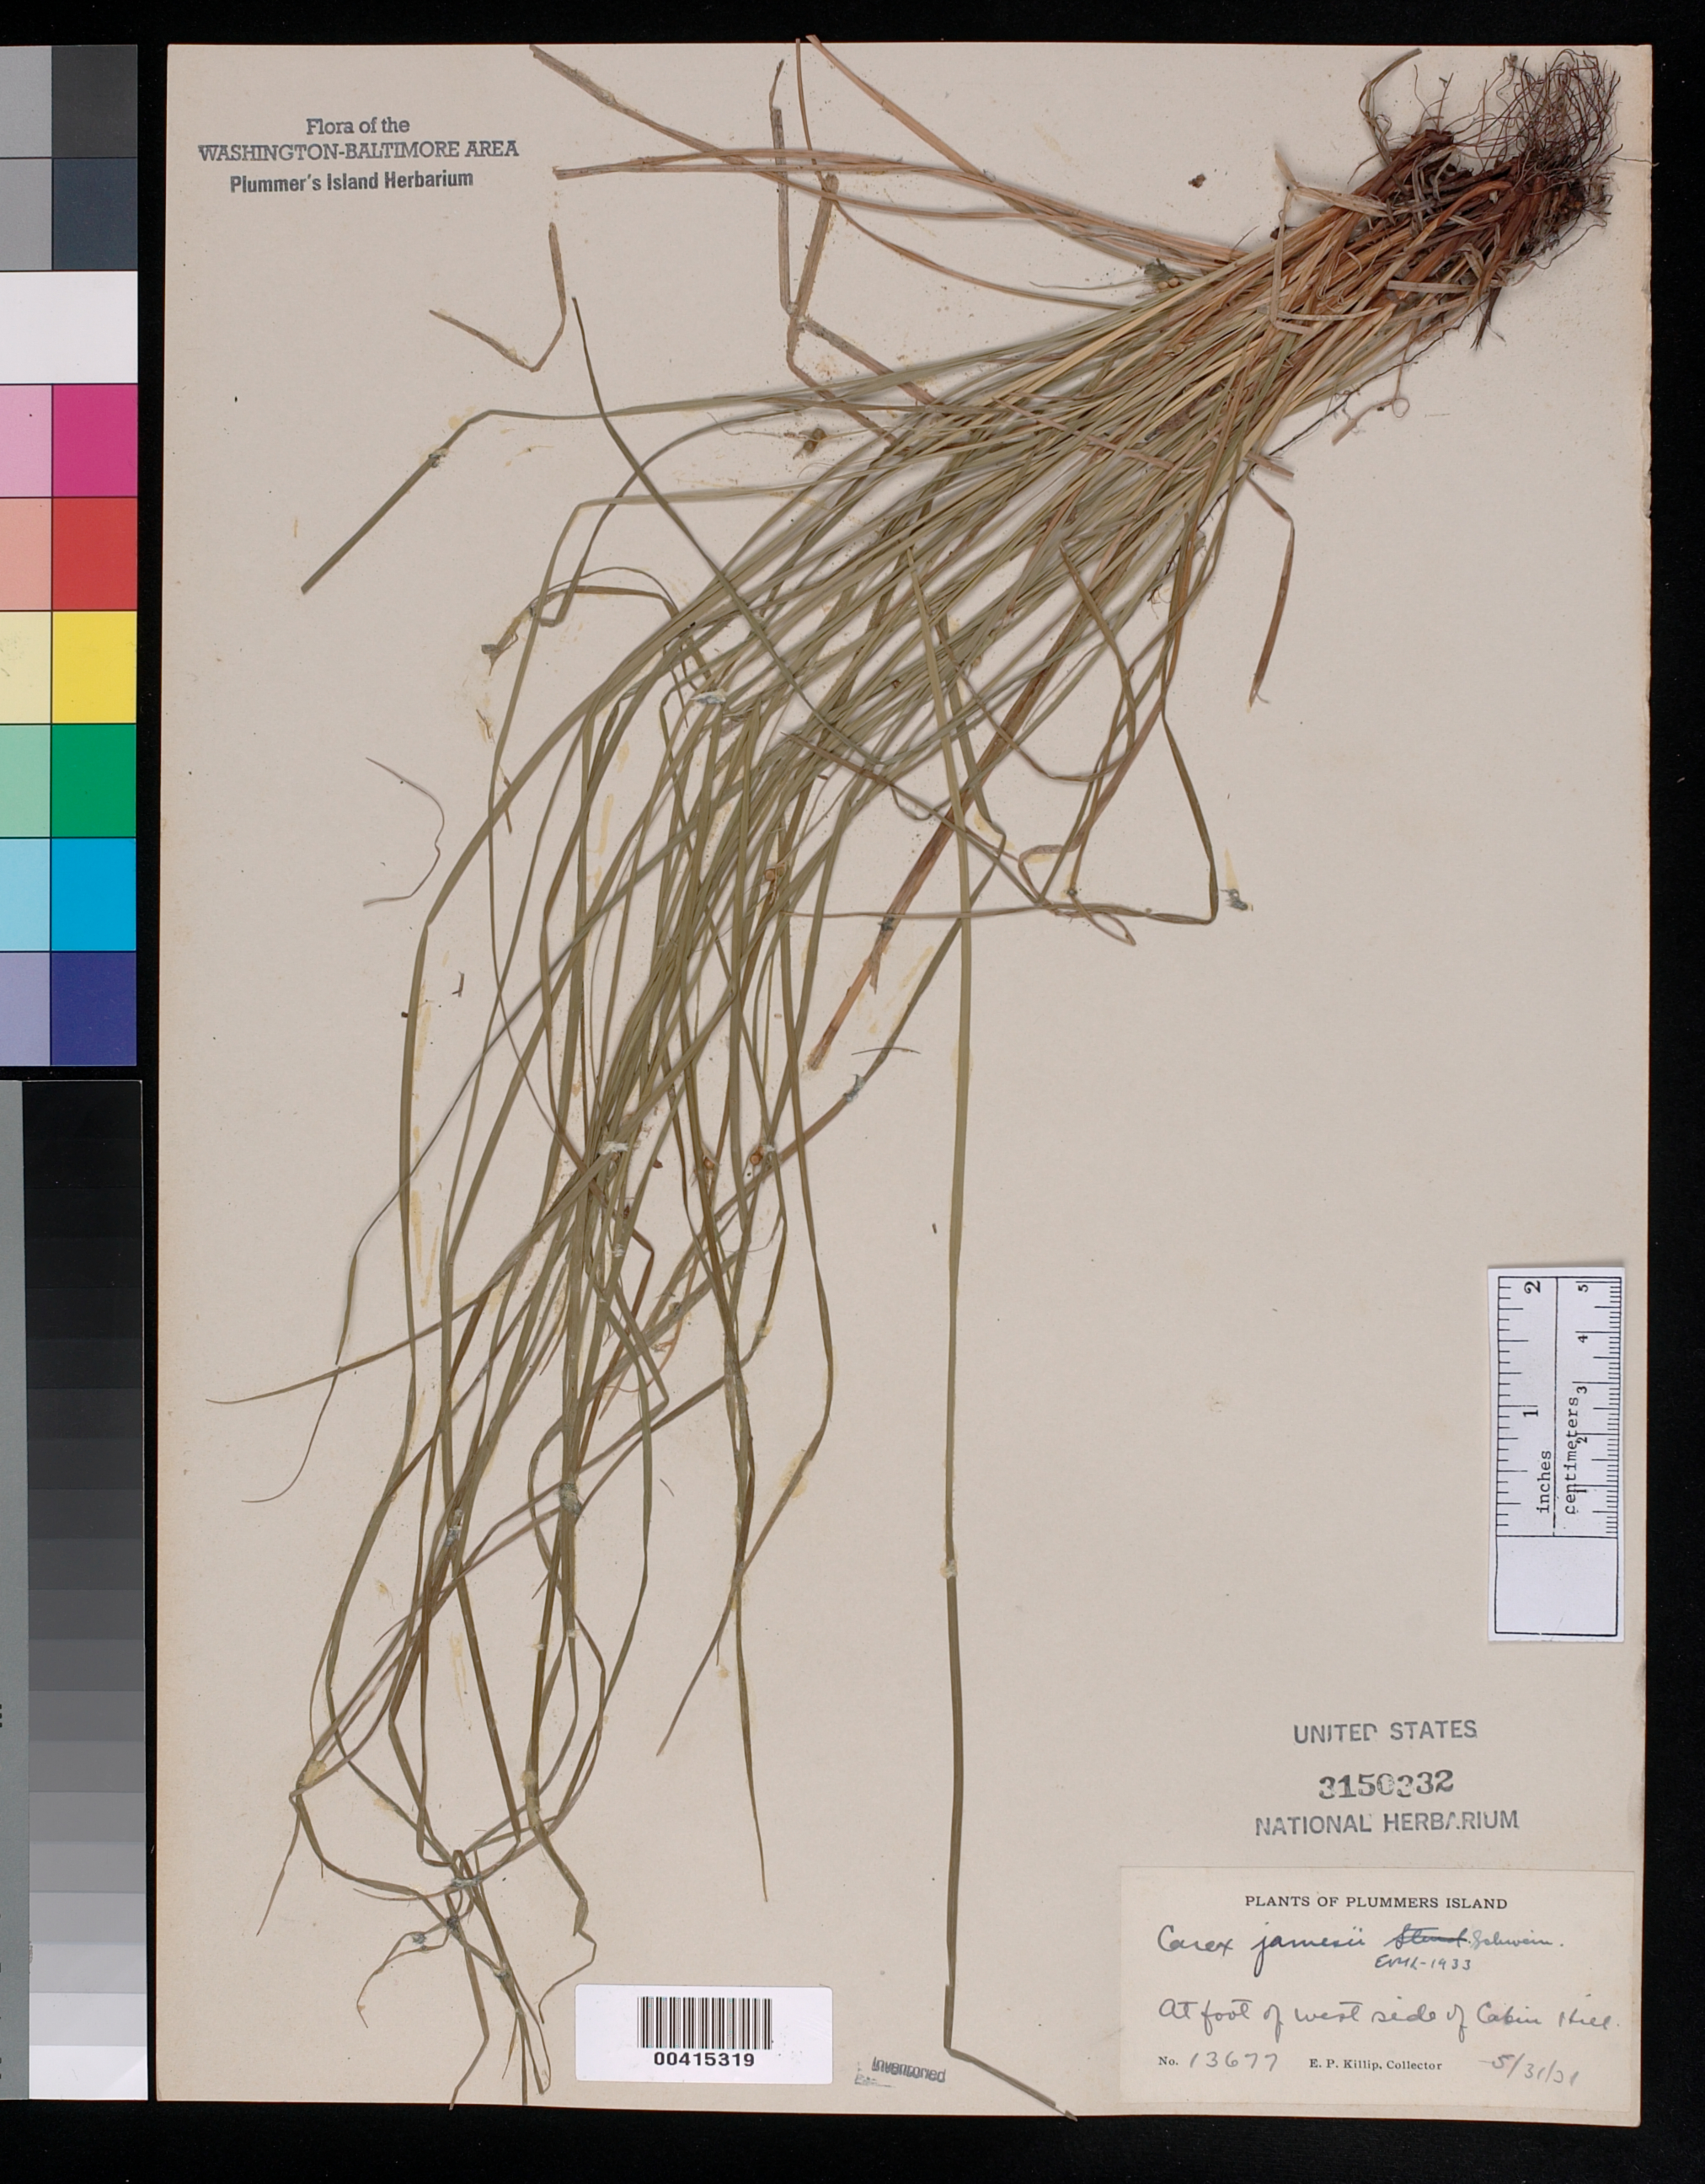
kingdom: Plantae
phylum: Tracheophyta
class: Liliopsida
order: Poales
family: Cyperaceae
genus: Carex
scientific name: Carex jamesii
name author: Schwein.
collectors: E. P. Killip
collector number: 13677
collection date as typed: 31 May 1921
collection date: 1921-05-31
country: United States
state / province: Maryland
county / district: Montgomery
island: Plummers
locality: Plummer's Island; at foot of west side of Cabin Hill Plummers Island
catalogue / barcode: US 3150332